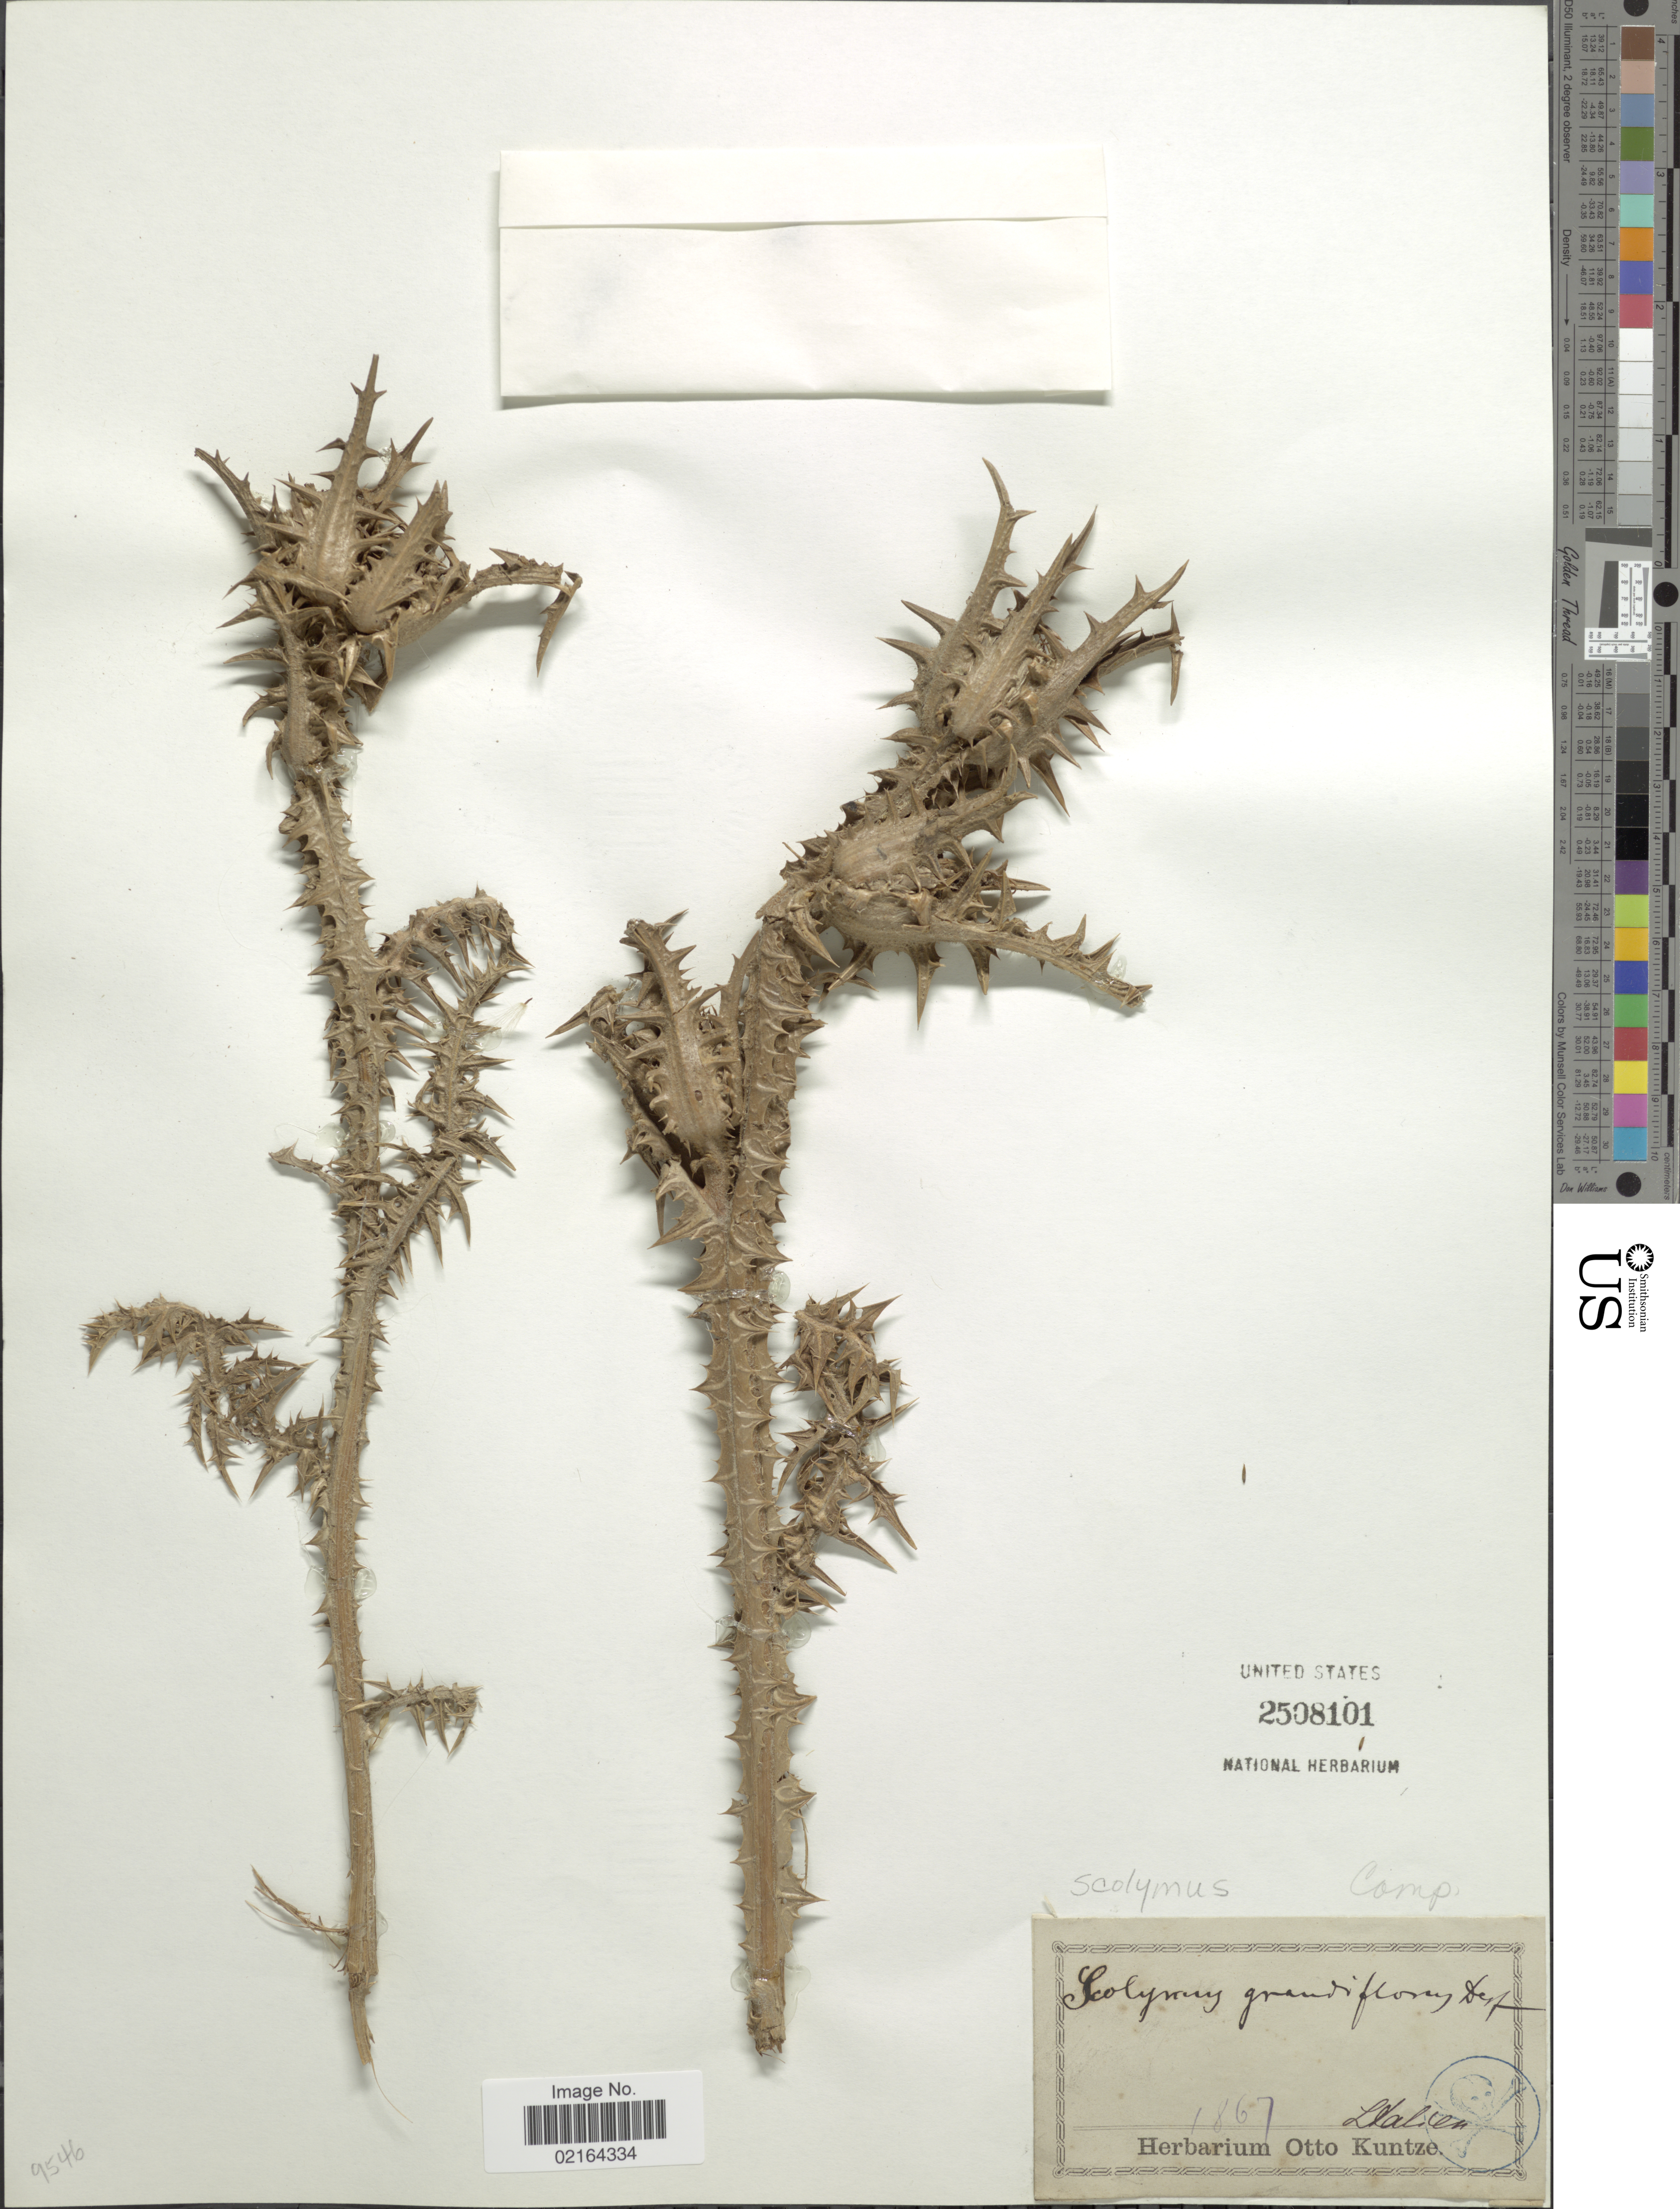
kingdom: Plantae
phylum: Tracheophyta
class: Magnoliopsida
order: Asterales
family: Asteraceae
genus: Scolymus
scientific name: Scolymus grandiflorus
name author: Desf.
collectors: C.E.O. Kuntze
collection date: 1867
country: Italy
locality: Italien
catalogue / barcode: US 2508101